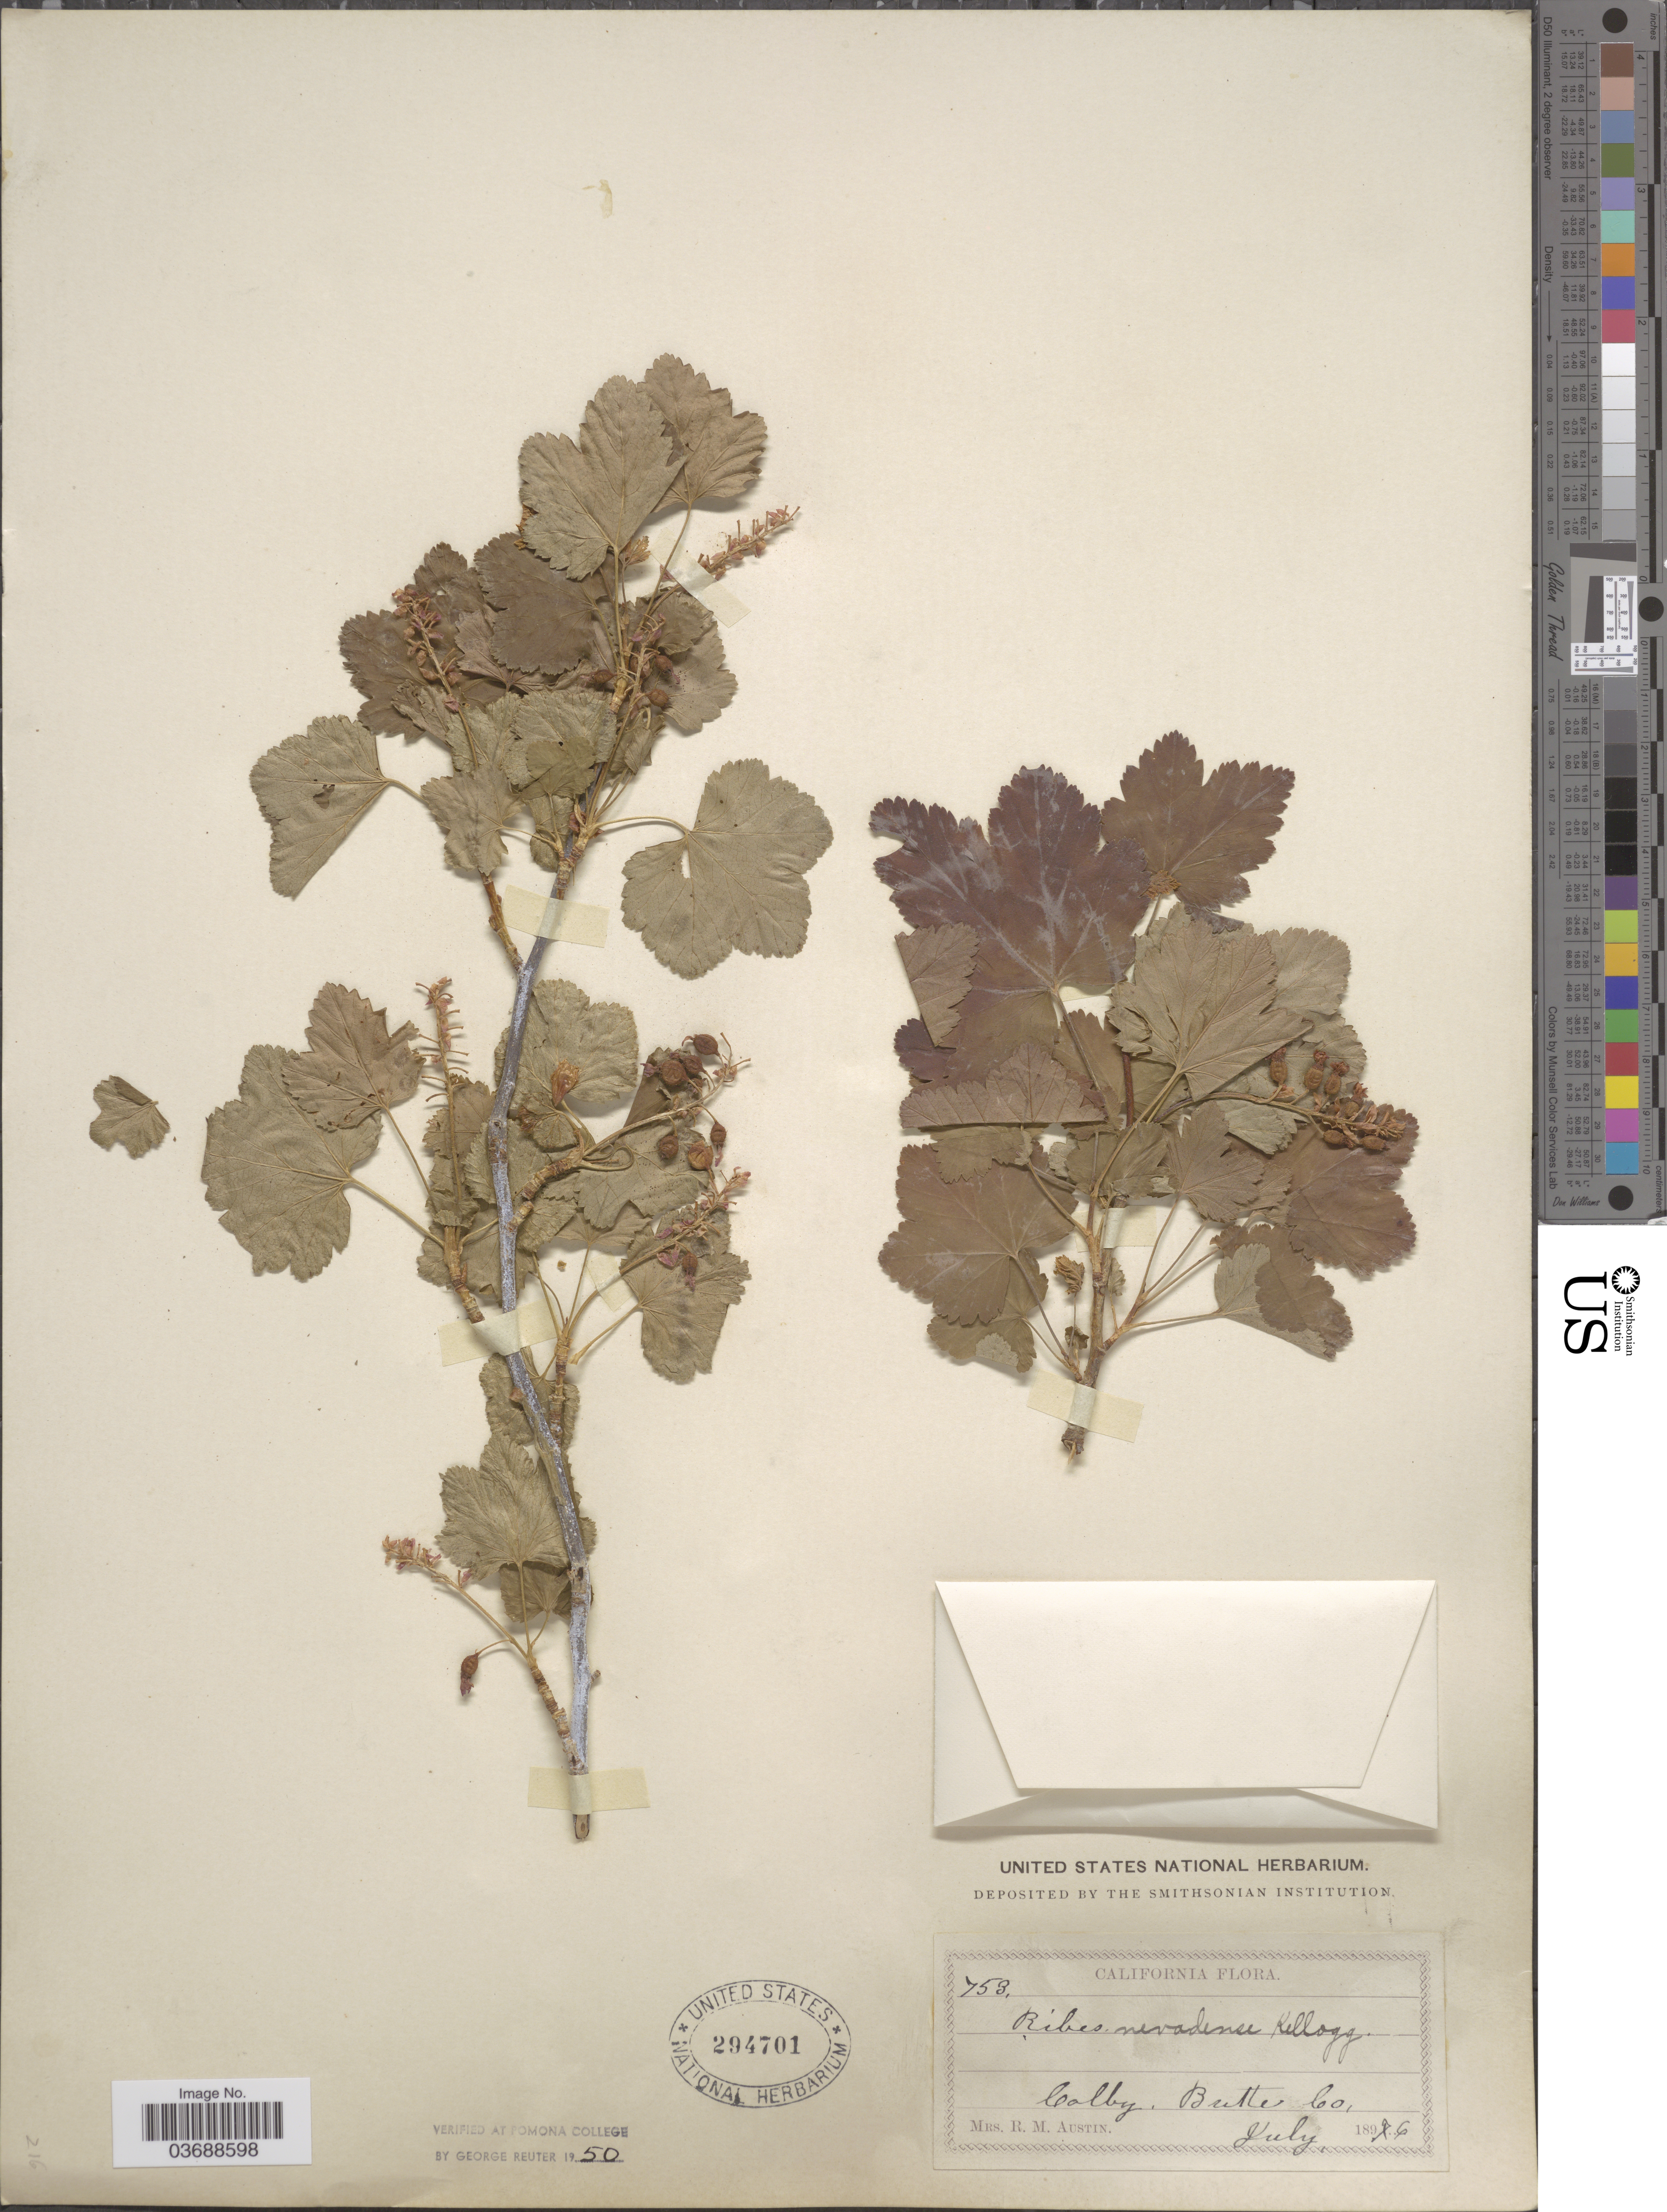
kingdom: Plantae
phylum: Tracheophyta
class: Magnoliopsida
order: Saxifragales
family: Grossulariaceae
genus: Ribes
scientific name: Ribes nevadense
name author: Kellogg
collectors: R. Austin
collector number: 753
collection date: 1896-07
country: United States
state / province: California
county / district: Butte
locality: Colby, Butte Co.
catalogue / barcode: US 294701